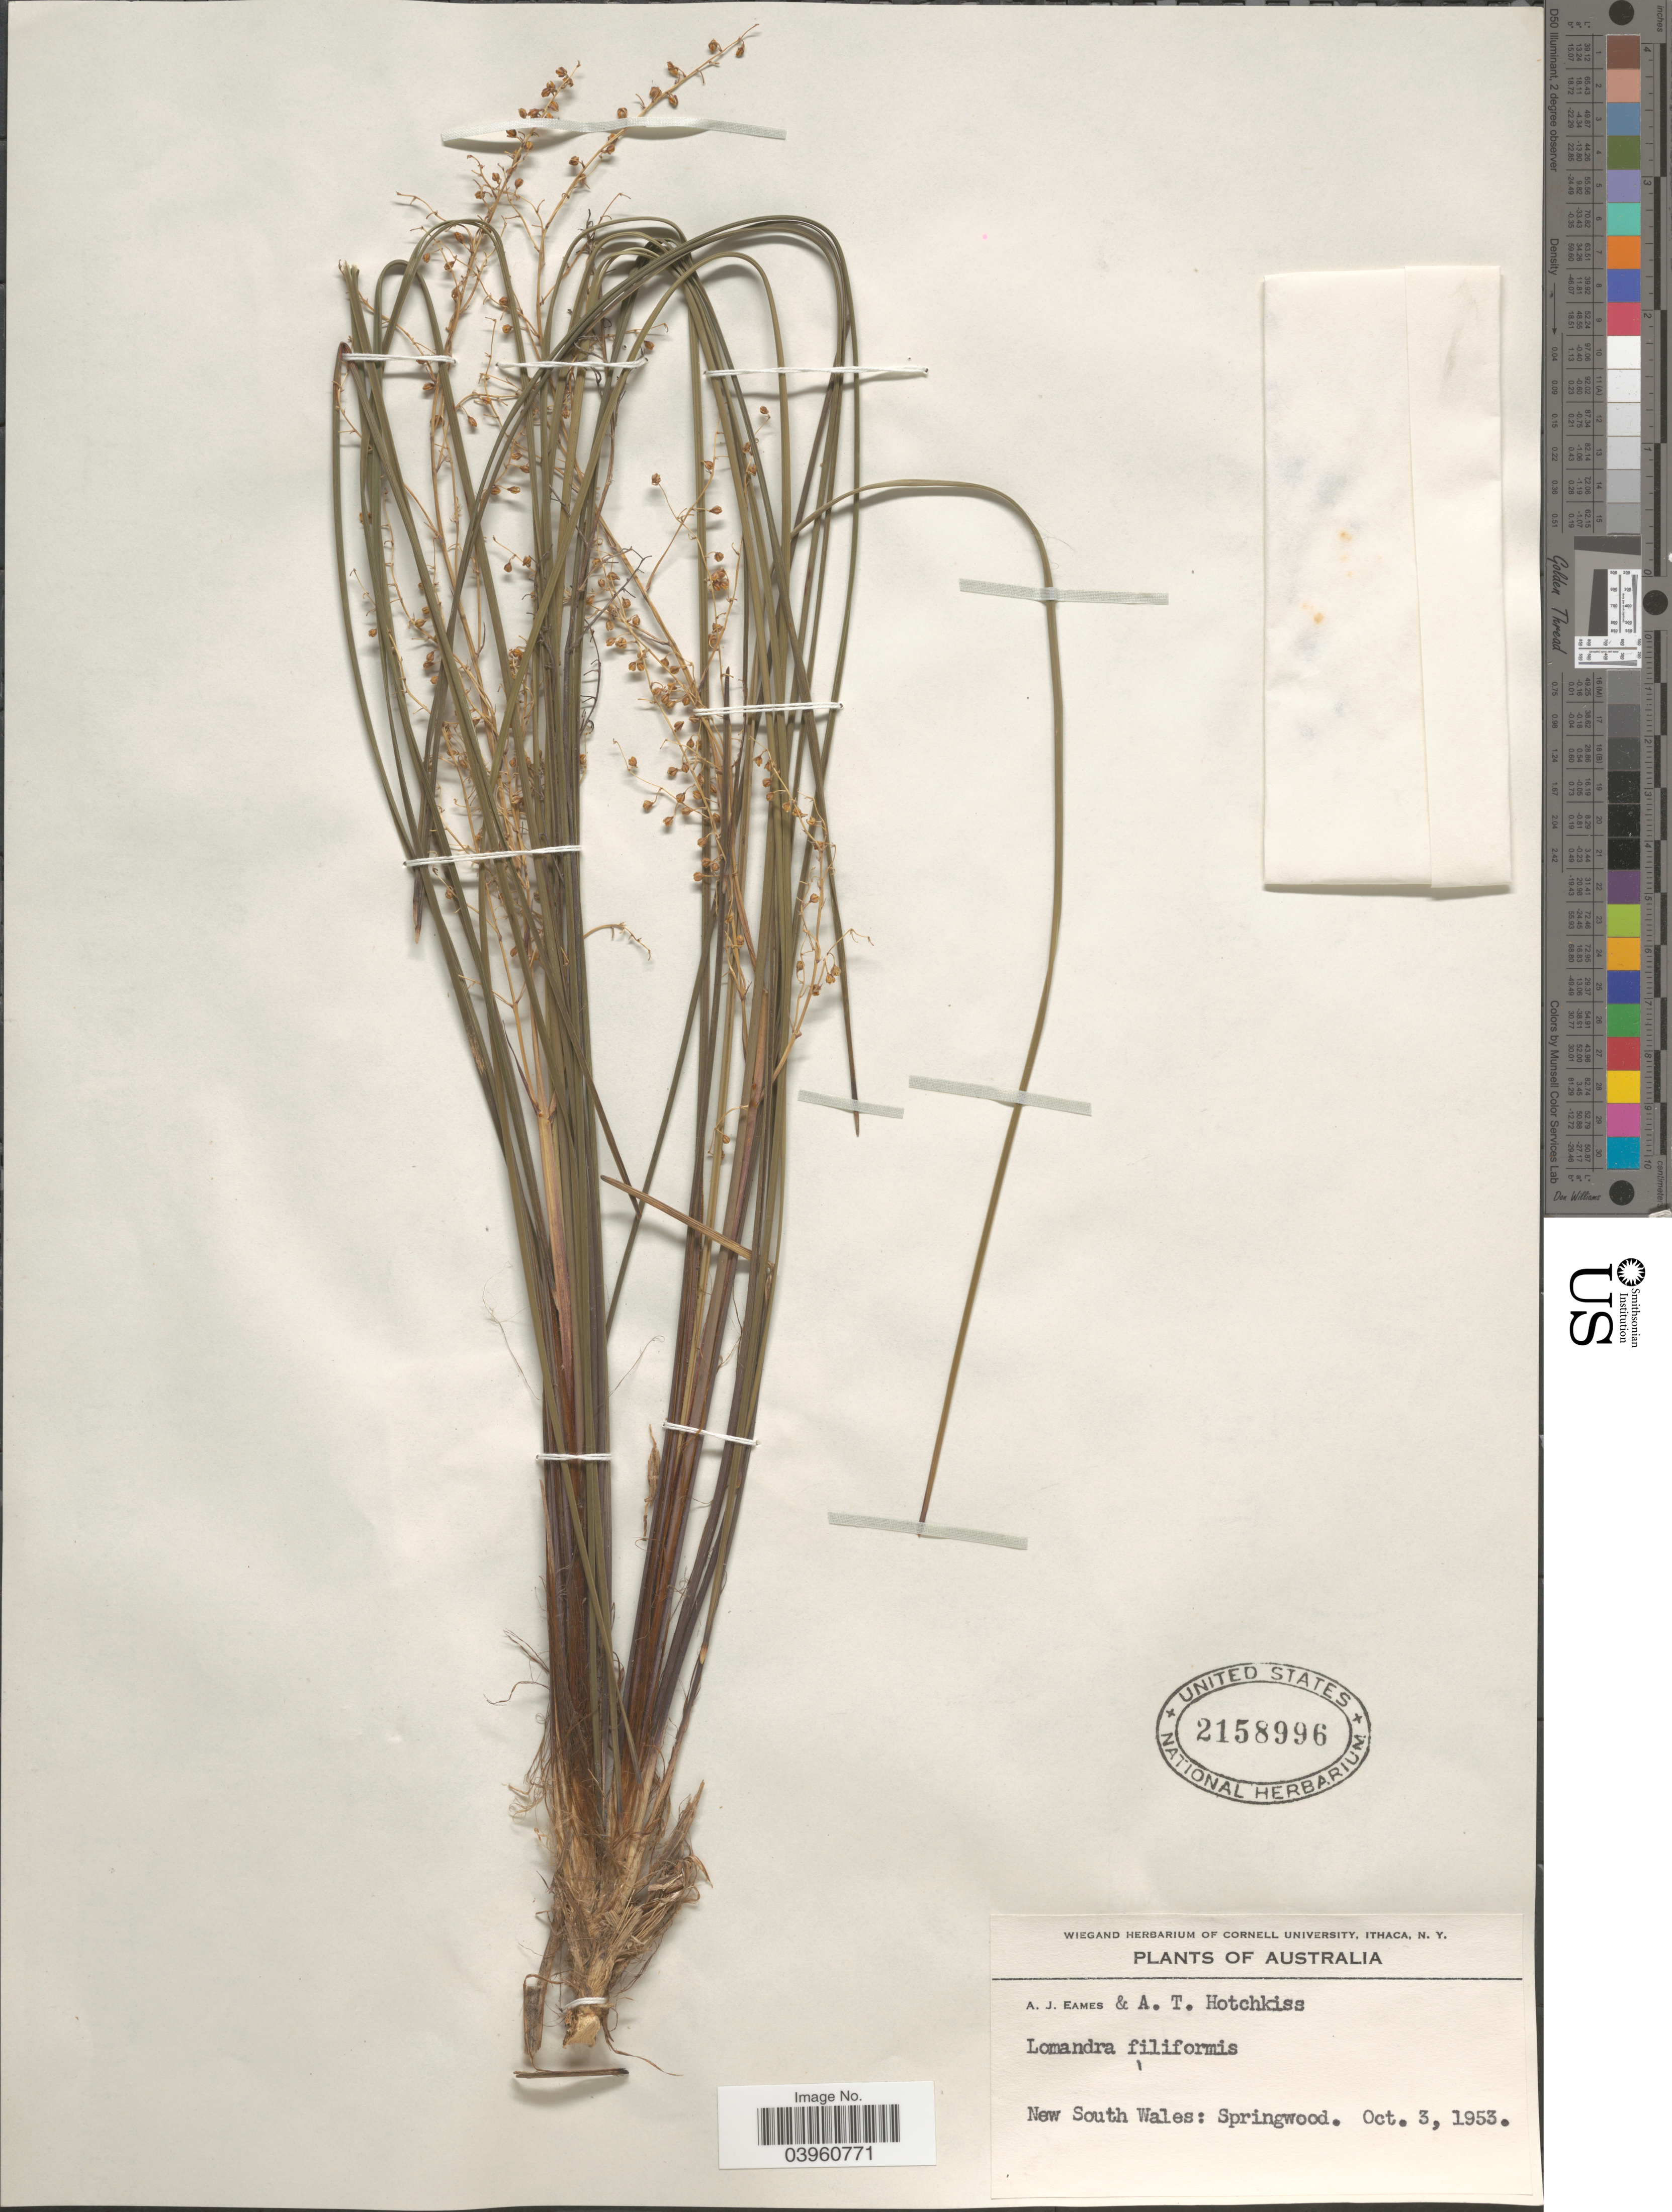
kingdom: Plantae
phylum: Tracheophyta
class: Liliopsida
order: Asparagales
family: Asparagaceae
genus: Lomandra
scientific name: Lomandra filiformis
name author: (Thunb.) Britten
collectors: A. J. Eames & A. Hotchkiss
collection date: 1953-10-03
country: Australia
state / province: New South Wales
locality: Springwood.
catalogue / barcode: US 2158996